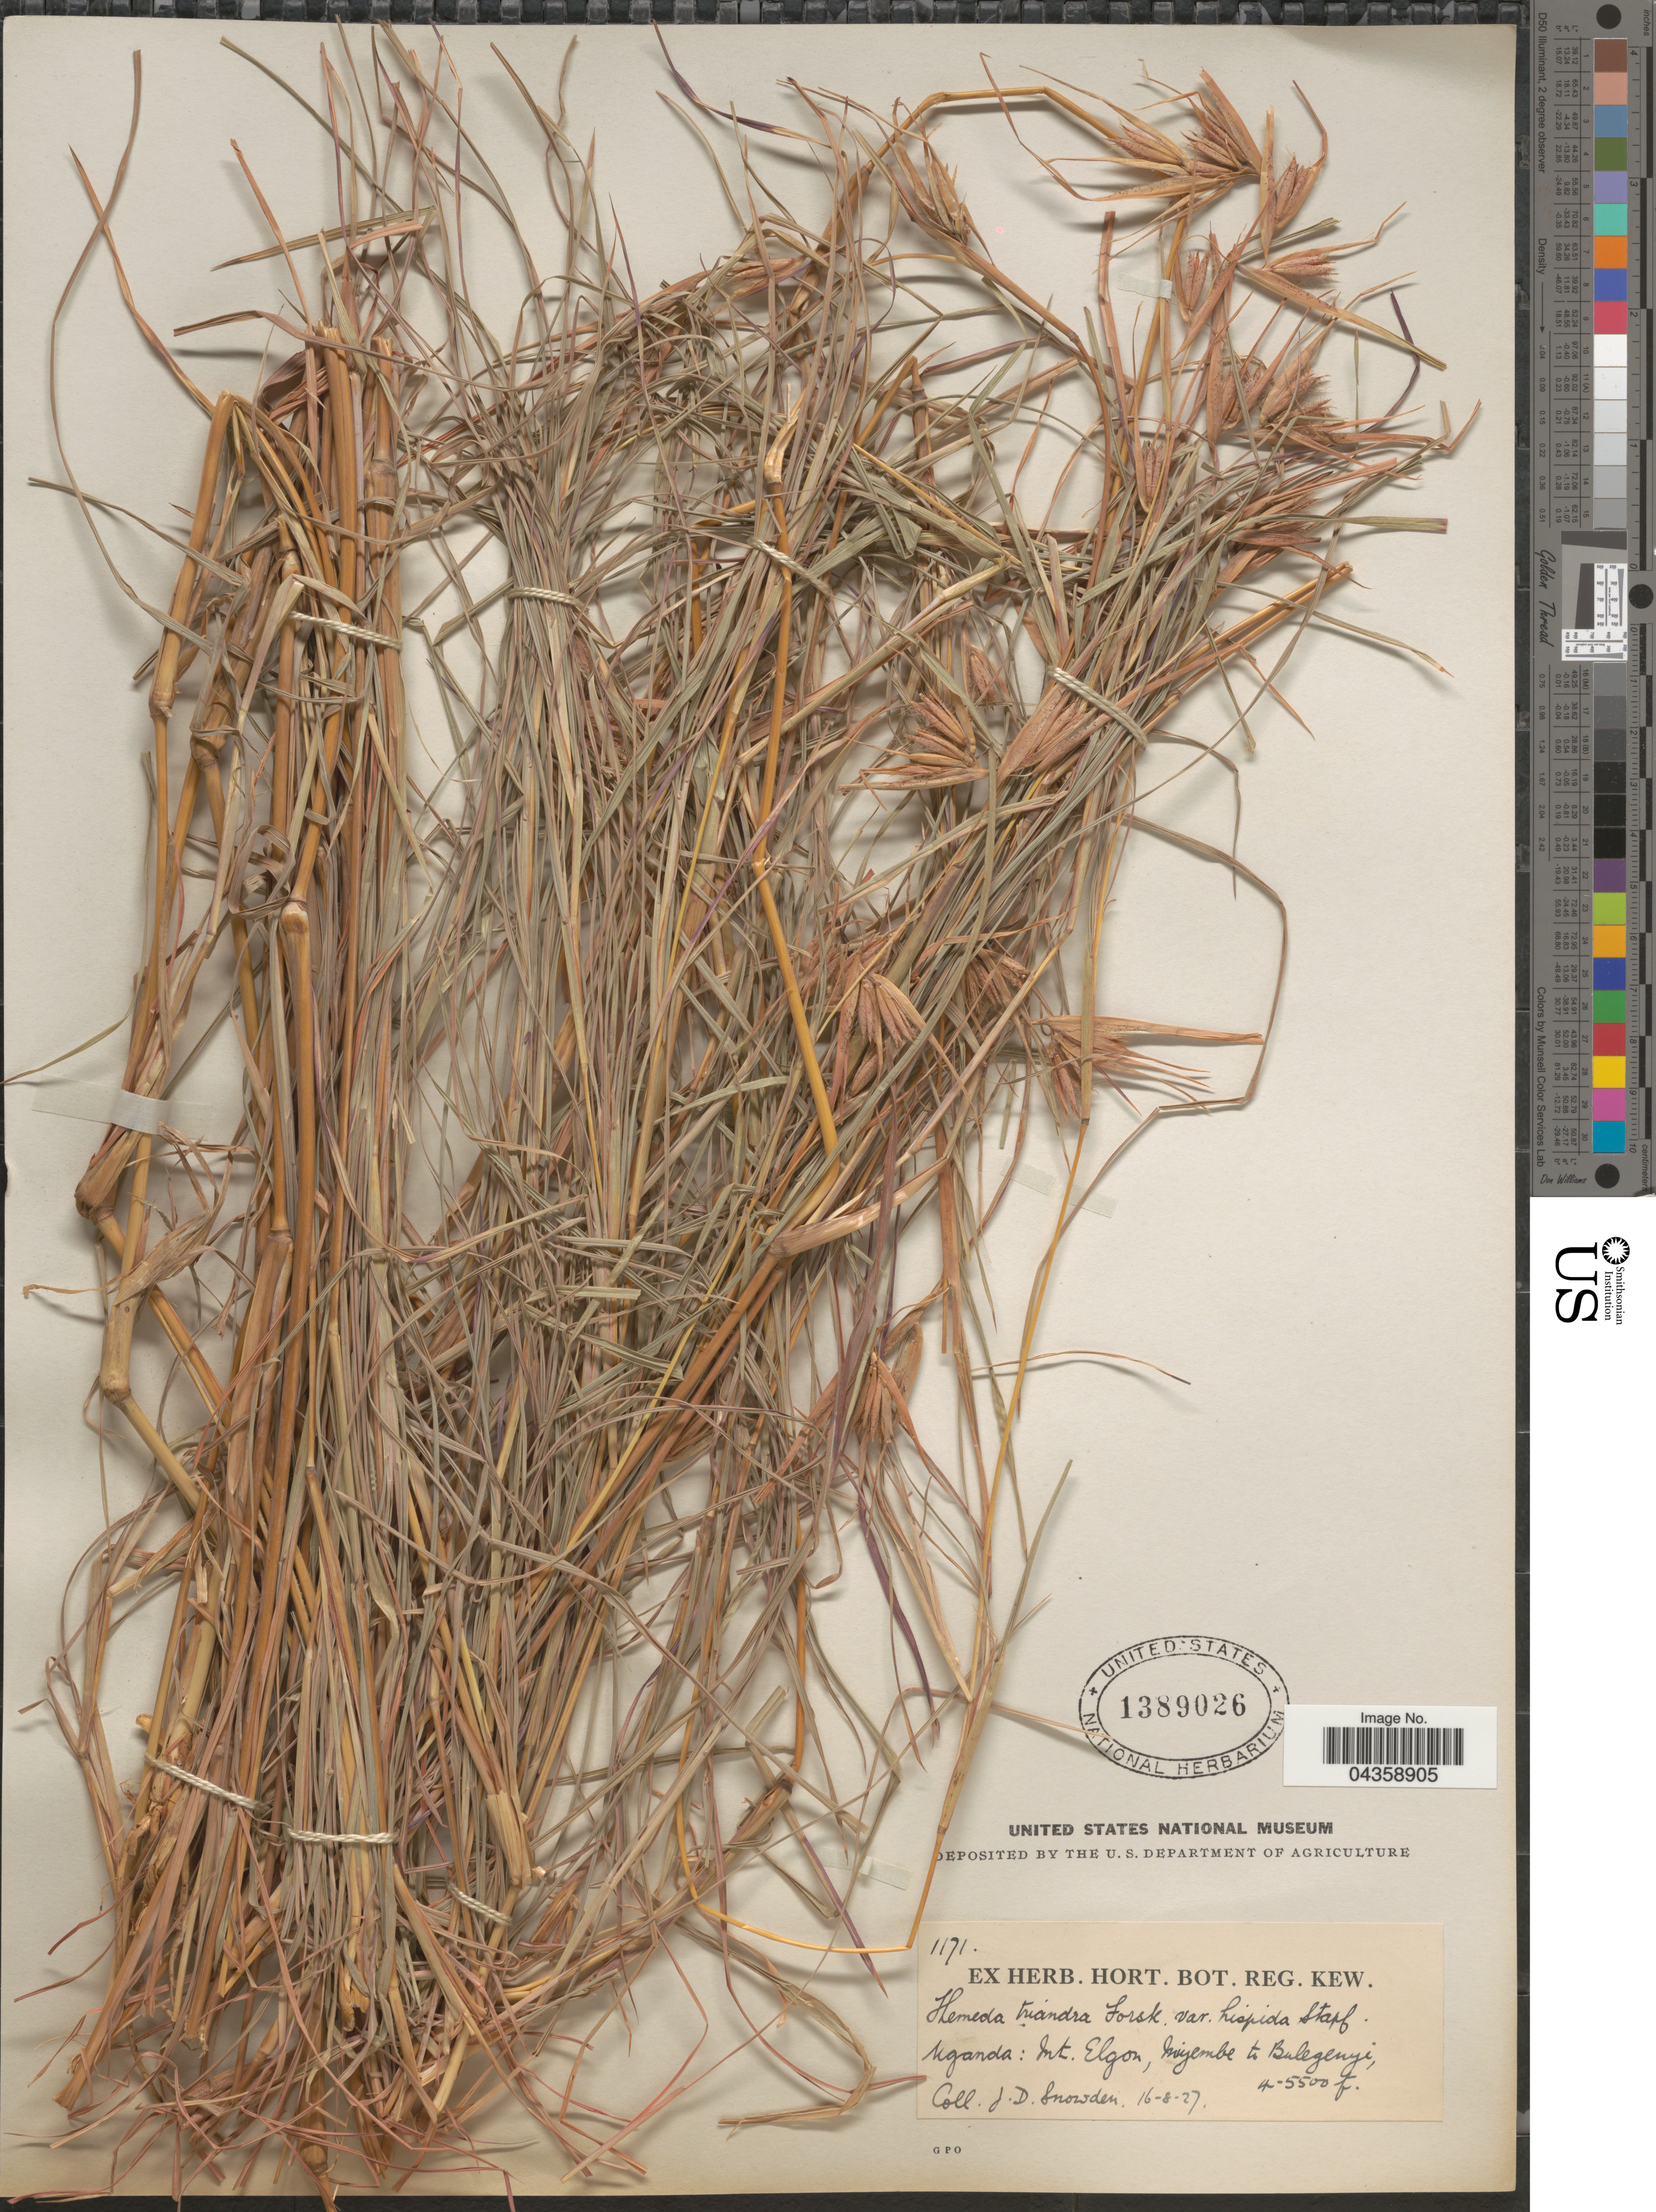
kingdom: Plantae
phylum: Tracheophyta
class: Liliopsida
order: Poales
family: Poaceae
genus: Themeda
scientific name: Themeda triandra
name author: Forssk.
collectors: J. Snowden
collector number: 1171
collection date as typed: Transcribed d/m/y: 16/8/27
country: Uganda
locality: Mt. Elgon, Miyembe to Bulegenyi.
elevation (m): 1219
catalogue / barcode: US 1389026